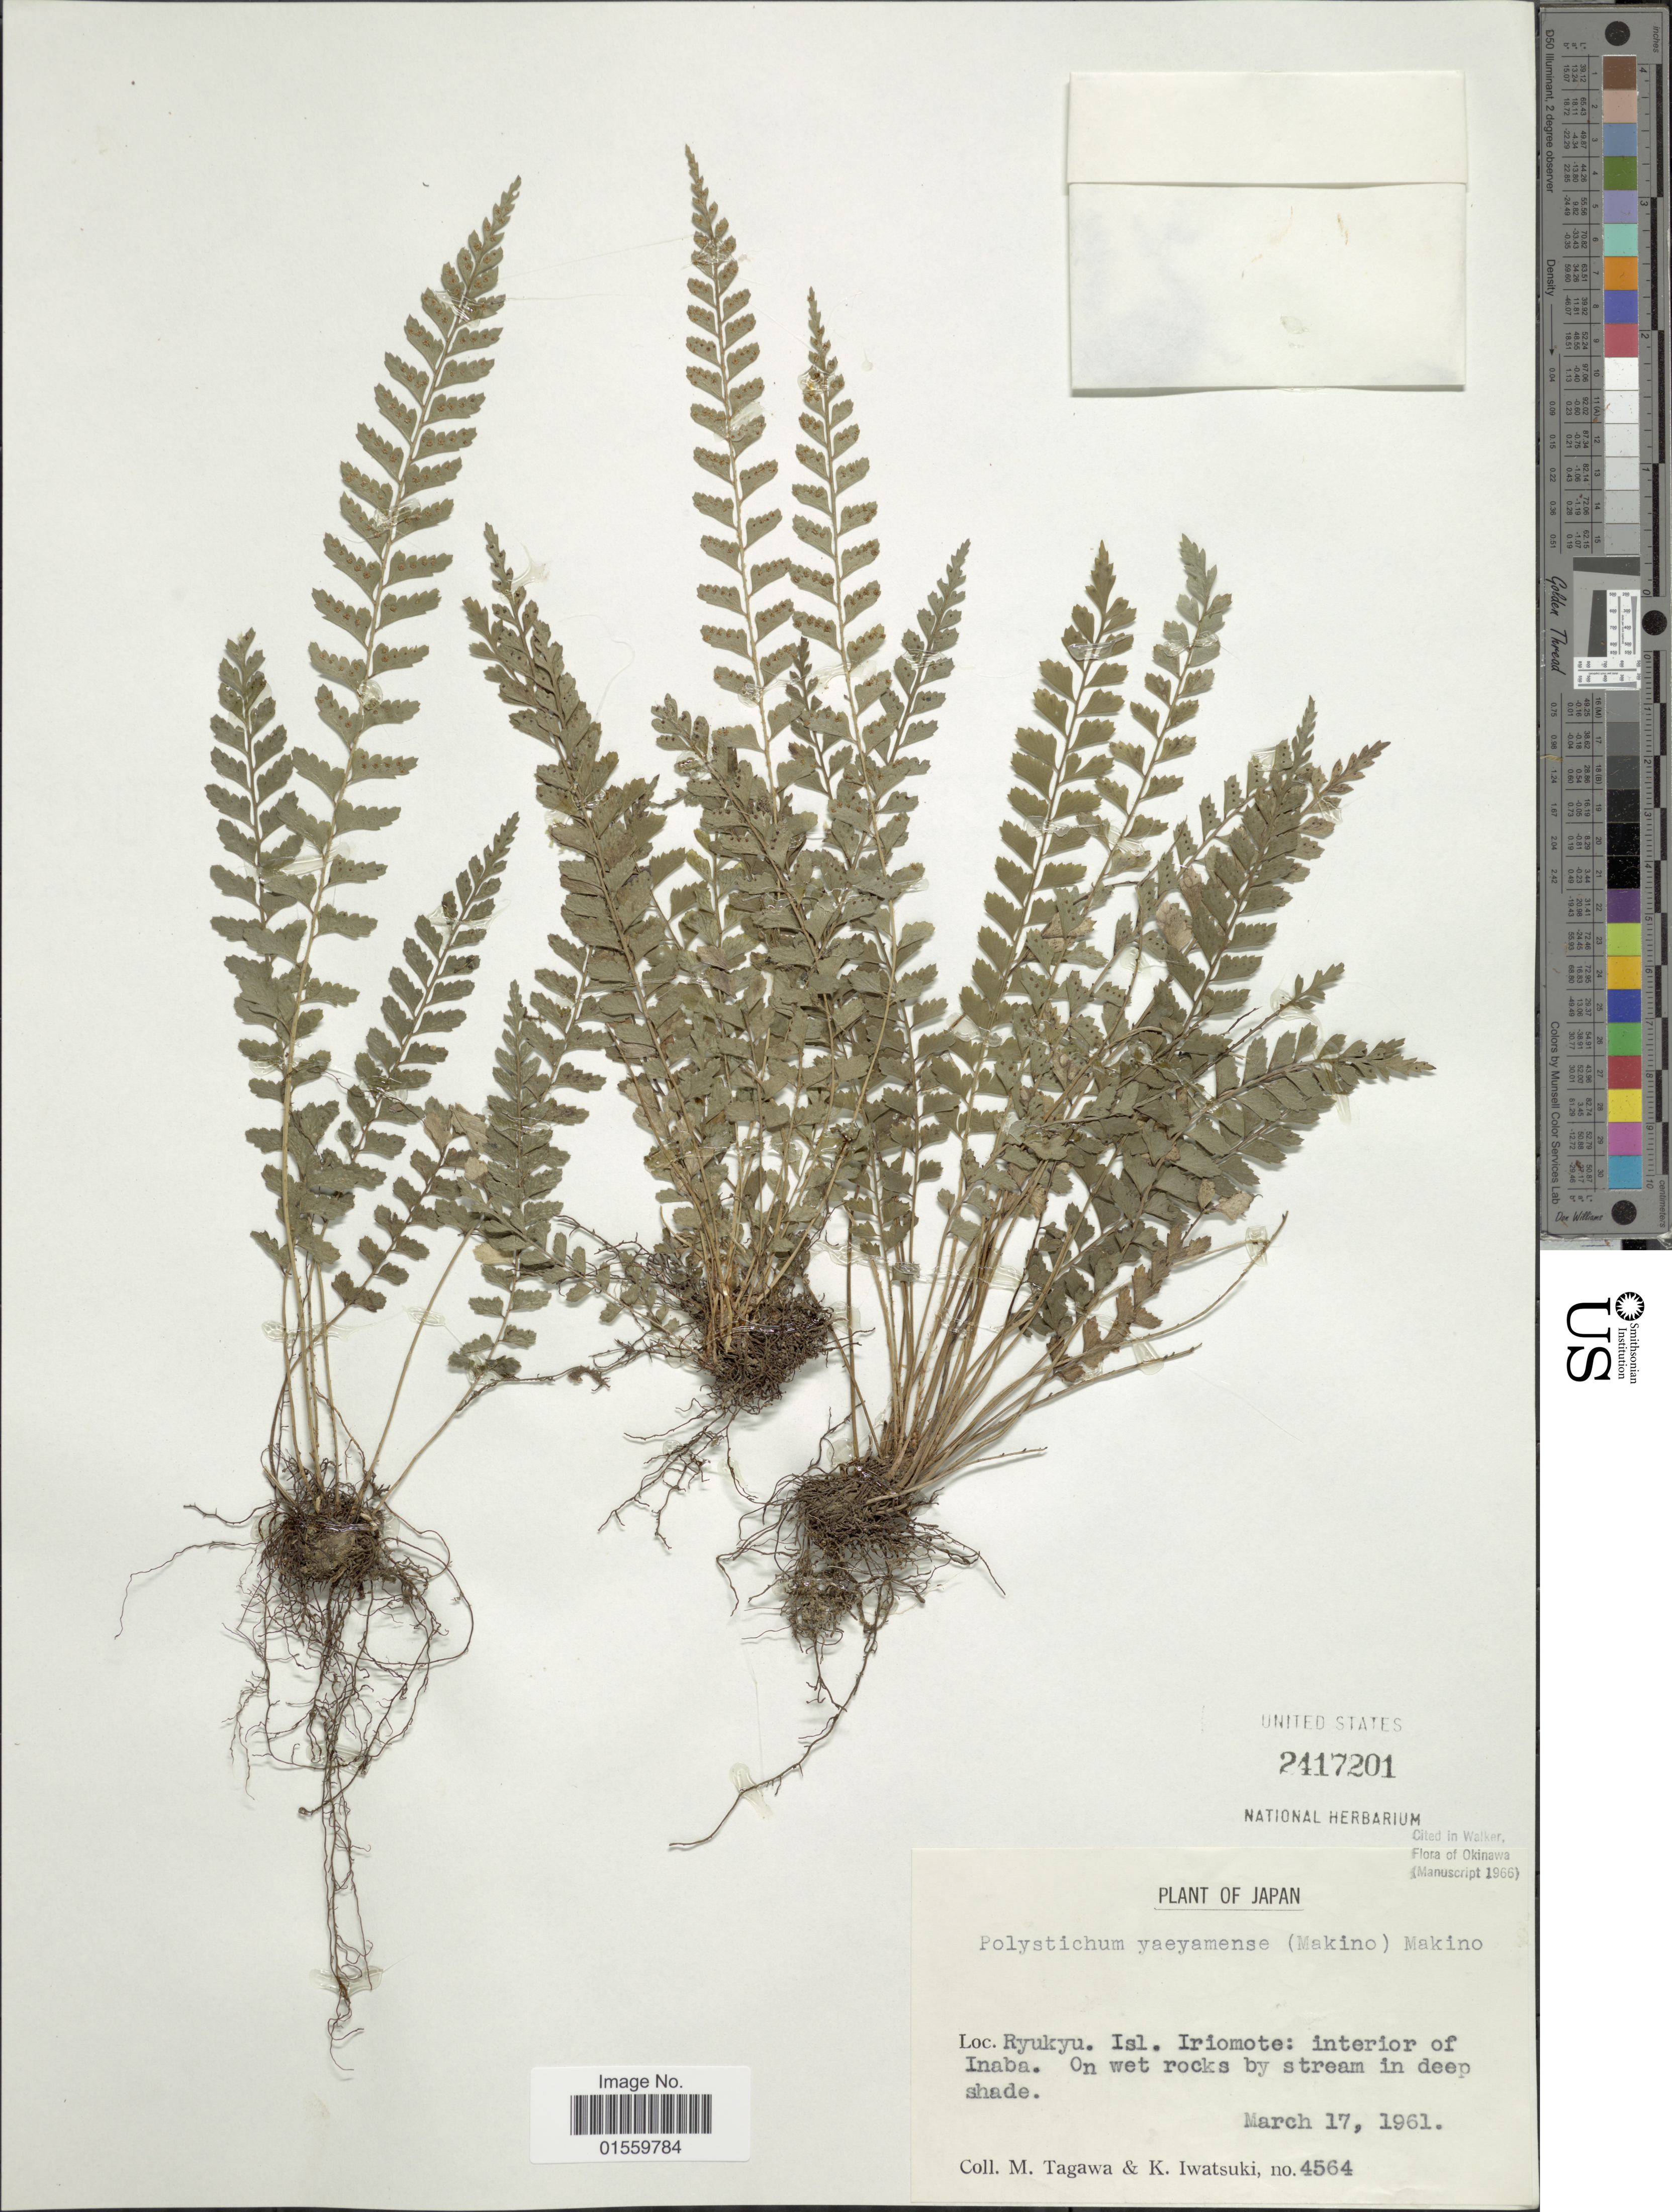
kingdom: Plantae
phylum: Tracheophyta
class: Polypodiopsida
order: Polypodiales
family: Dryopteridaceae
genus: Polystichum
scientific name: Polystichum yaeyamense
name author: (Makino) Makino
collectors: M. Tagawa & K. Iwatsuki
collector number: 4564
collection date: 1961-03-17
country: Japan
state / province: Okinawa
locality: Ryukyu. Isl. Iriomote: interior of Inaba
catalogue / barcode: US 2417201